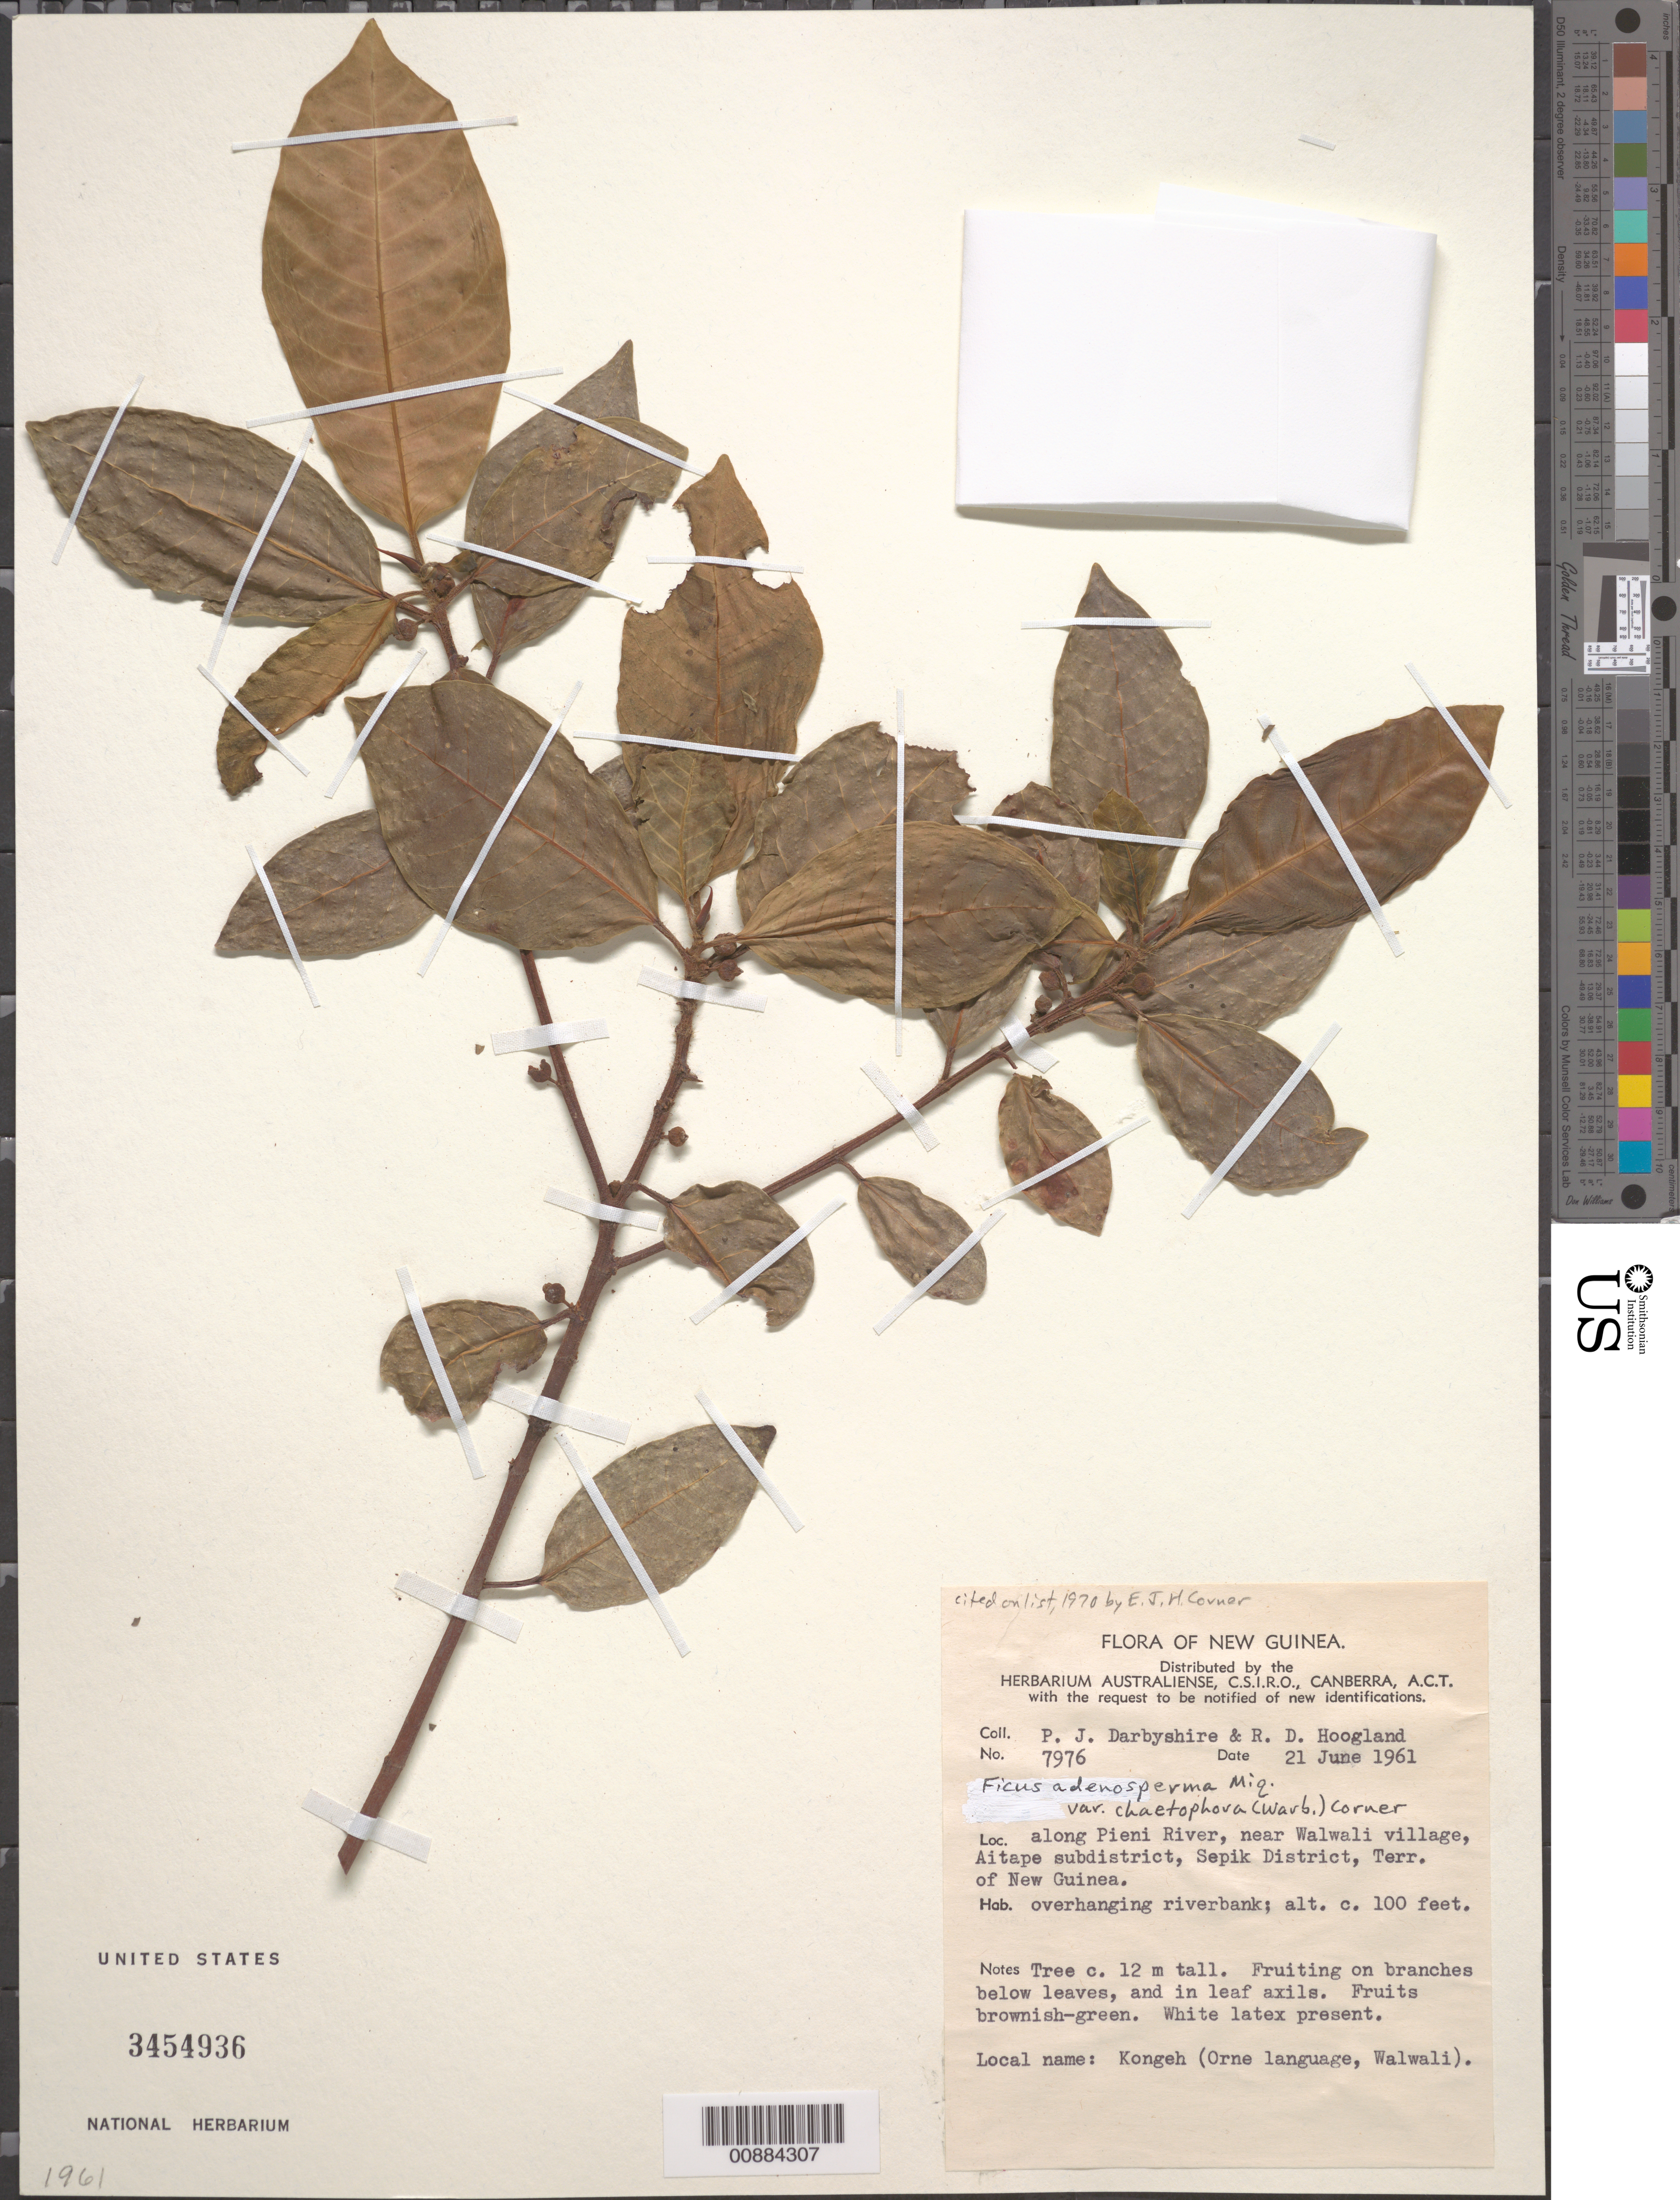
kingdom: Plantae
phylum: Tracheophyta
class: Magnoliopsida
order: Rosales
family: Moraceae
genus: Ficus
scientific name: Ficus adenosperma var. chaetophora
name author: (Warb.) Corner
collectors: P. Darbyshire & R. D. Hoogland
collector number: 7976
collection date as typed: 21 Jun 1961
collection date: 1961-06-21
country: Papua New Guinea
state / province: Sepik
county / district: Aitape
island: New Guinea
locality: Along Pieni River, Walwali village, Aitape subdistrict, Sepik District, Terr. Of New Guinea.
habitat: Overhanging riverbank.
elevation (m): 30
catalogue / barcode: US 3454936